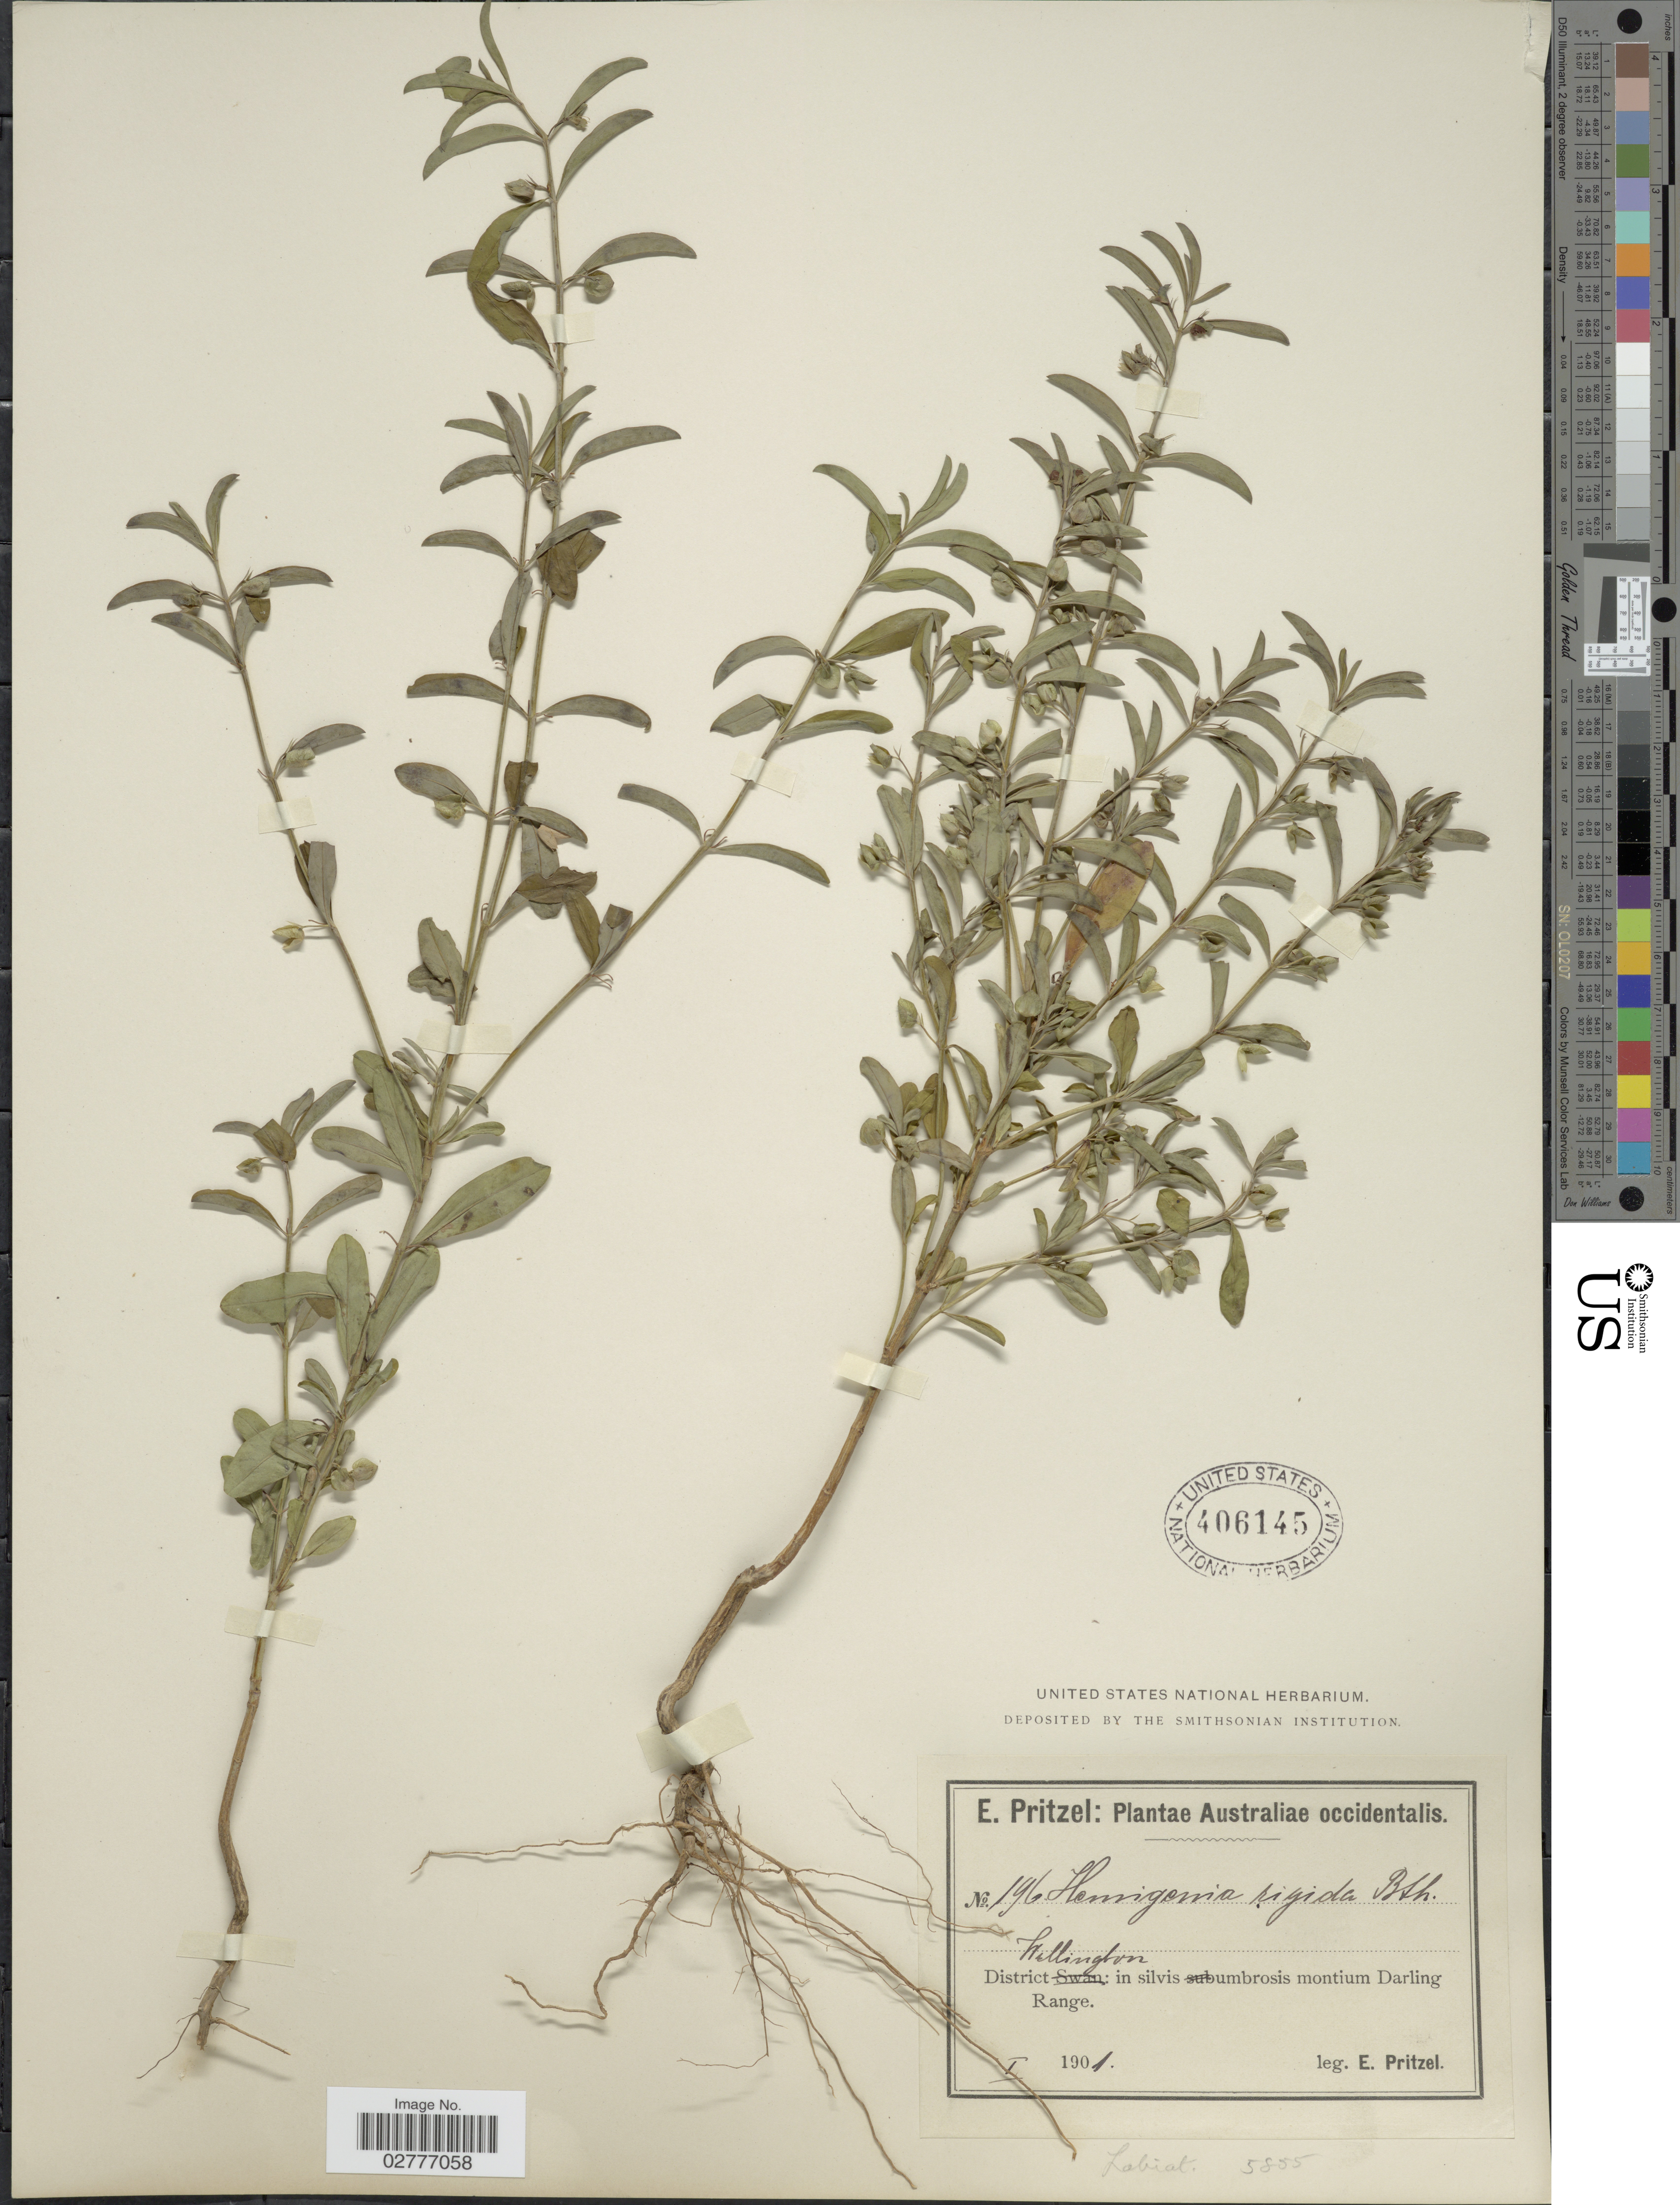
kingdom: Plantae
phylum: Tracheophyta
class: Magnoliopsida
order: Lamiales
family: Lamiaceae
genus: Hemigenia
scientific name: Hemigenia rigida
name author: Benth.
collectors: E. G. Pritzel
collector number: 196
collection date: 1901-01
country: Australia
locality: Australiae occidentalis. District Wellington: in silvis umbrosis montium Darling Range.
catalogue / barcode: US 406145